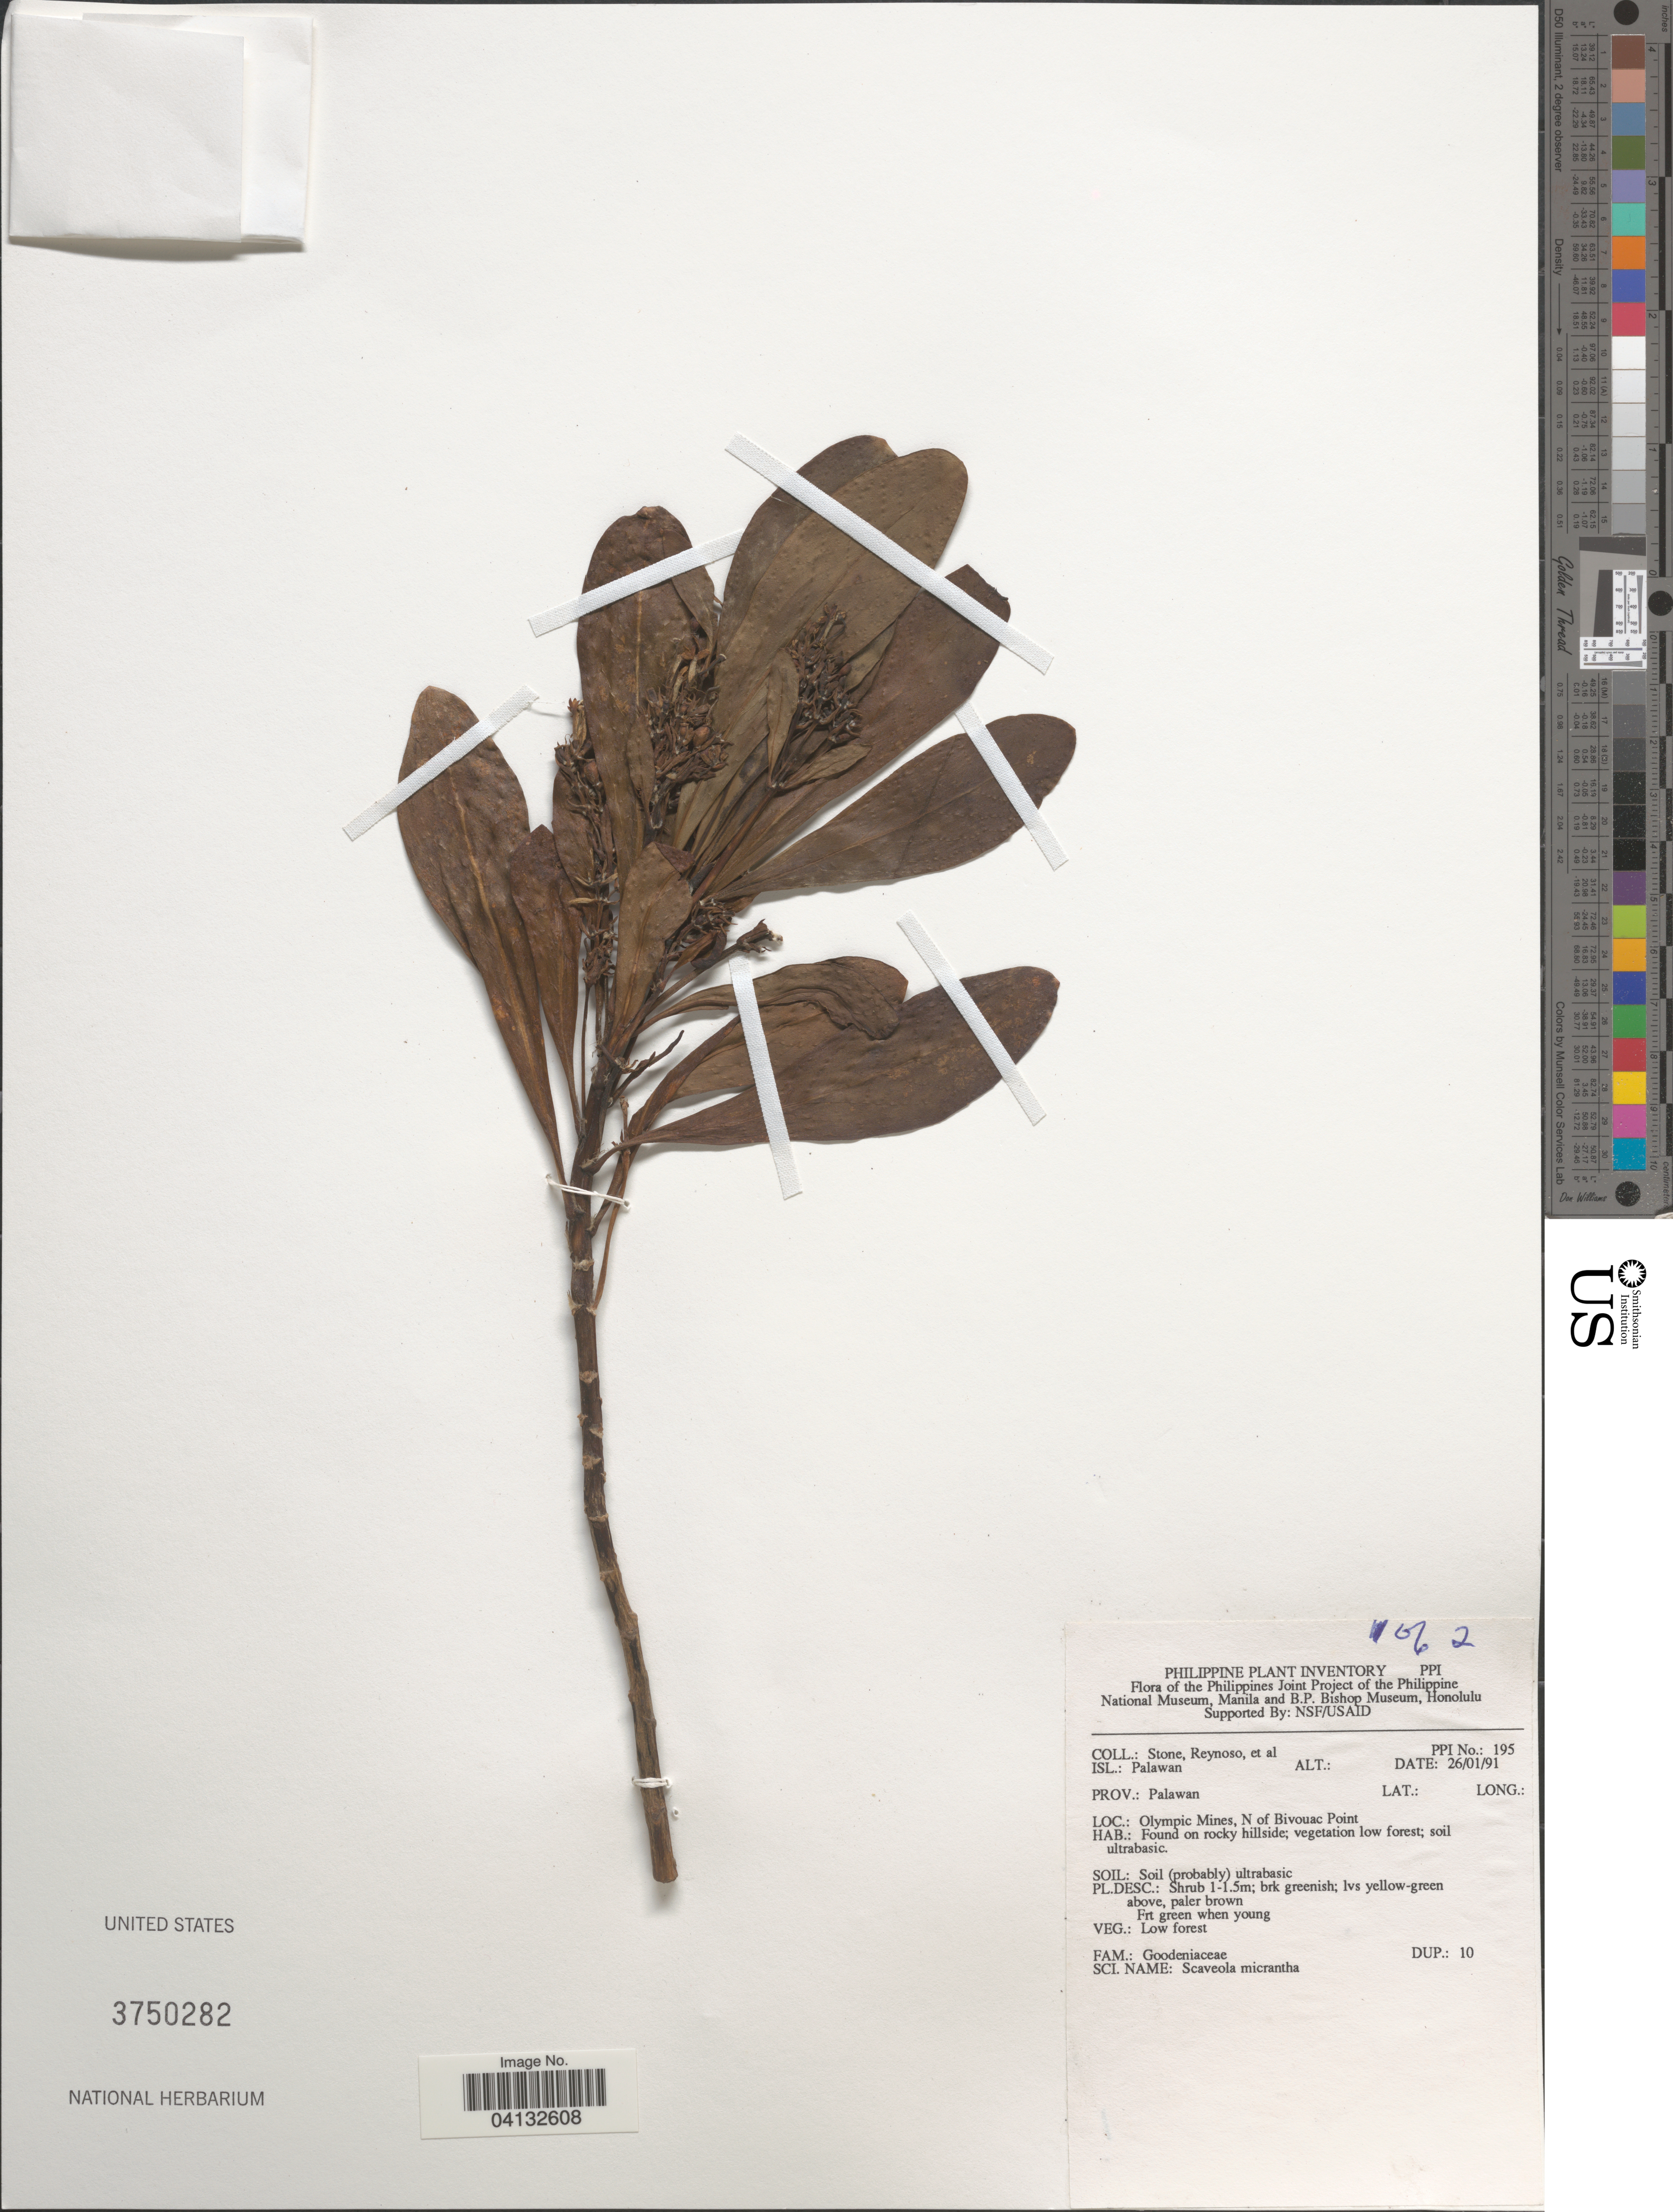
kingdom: Plantae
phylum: Tracheophyta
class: Magnoliopsida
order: Asterales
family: Goodeniaceae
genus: Scaevola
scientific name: Scaevola micrantha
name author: C. Presl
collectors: -. Stone, E. Reynoso & et al.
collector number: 195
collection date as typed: Transcribed d/m/y: 26/1/91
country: Philippines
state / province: Mimaropa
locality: Isl.: Palawan. Prov.: Palawan. Olympic Mines, N of Bivouac Point. On rocky hillside.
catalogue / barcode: US 3750282